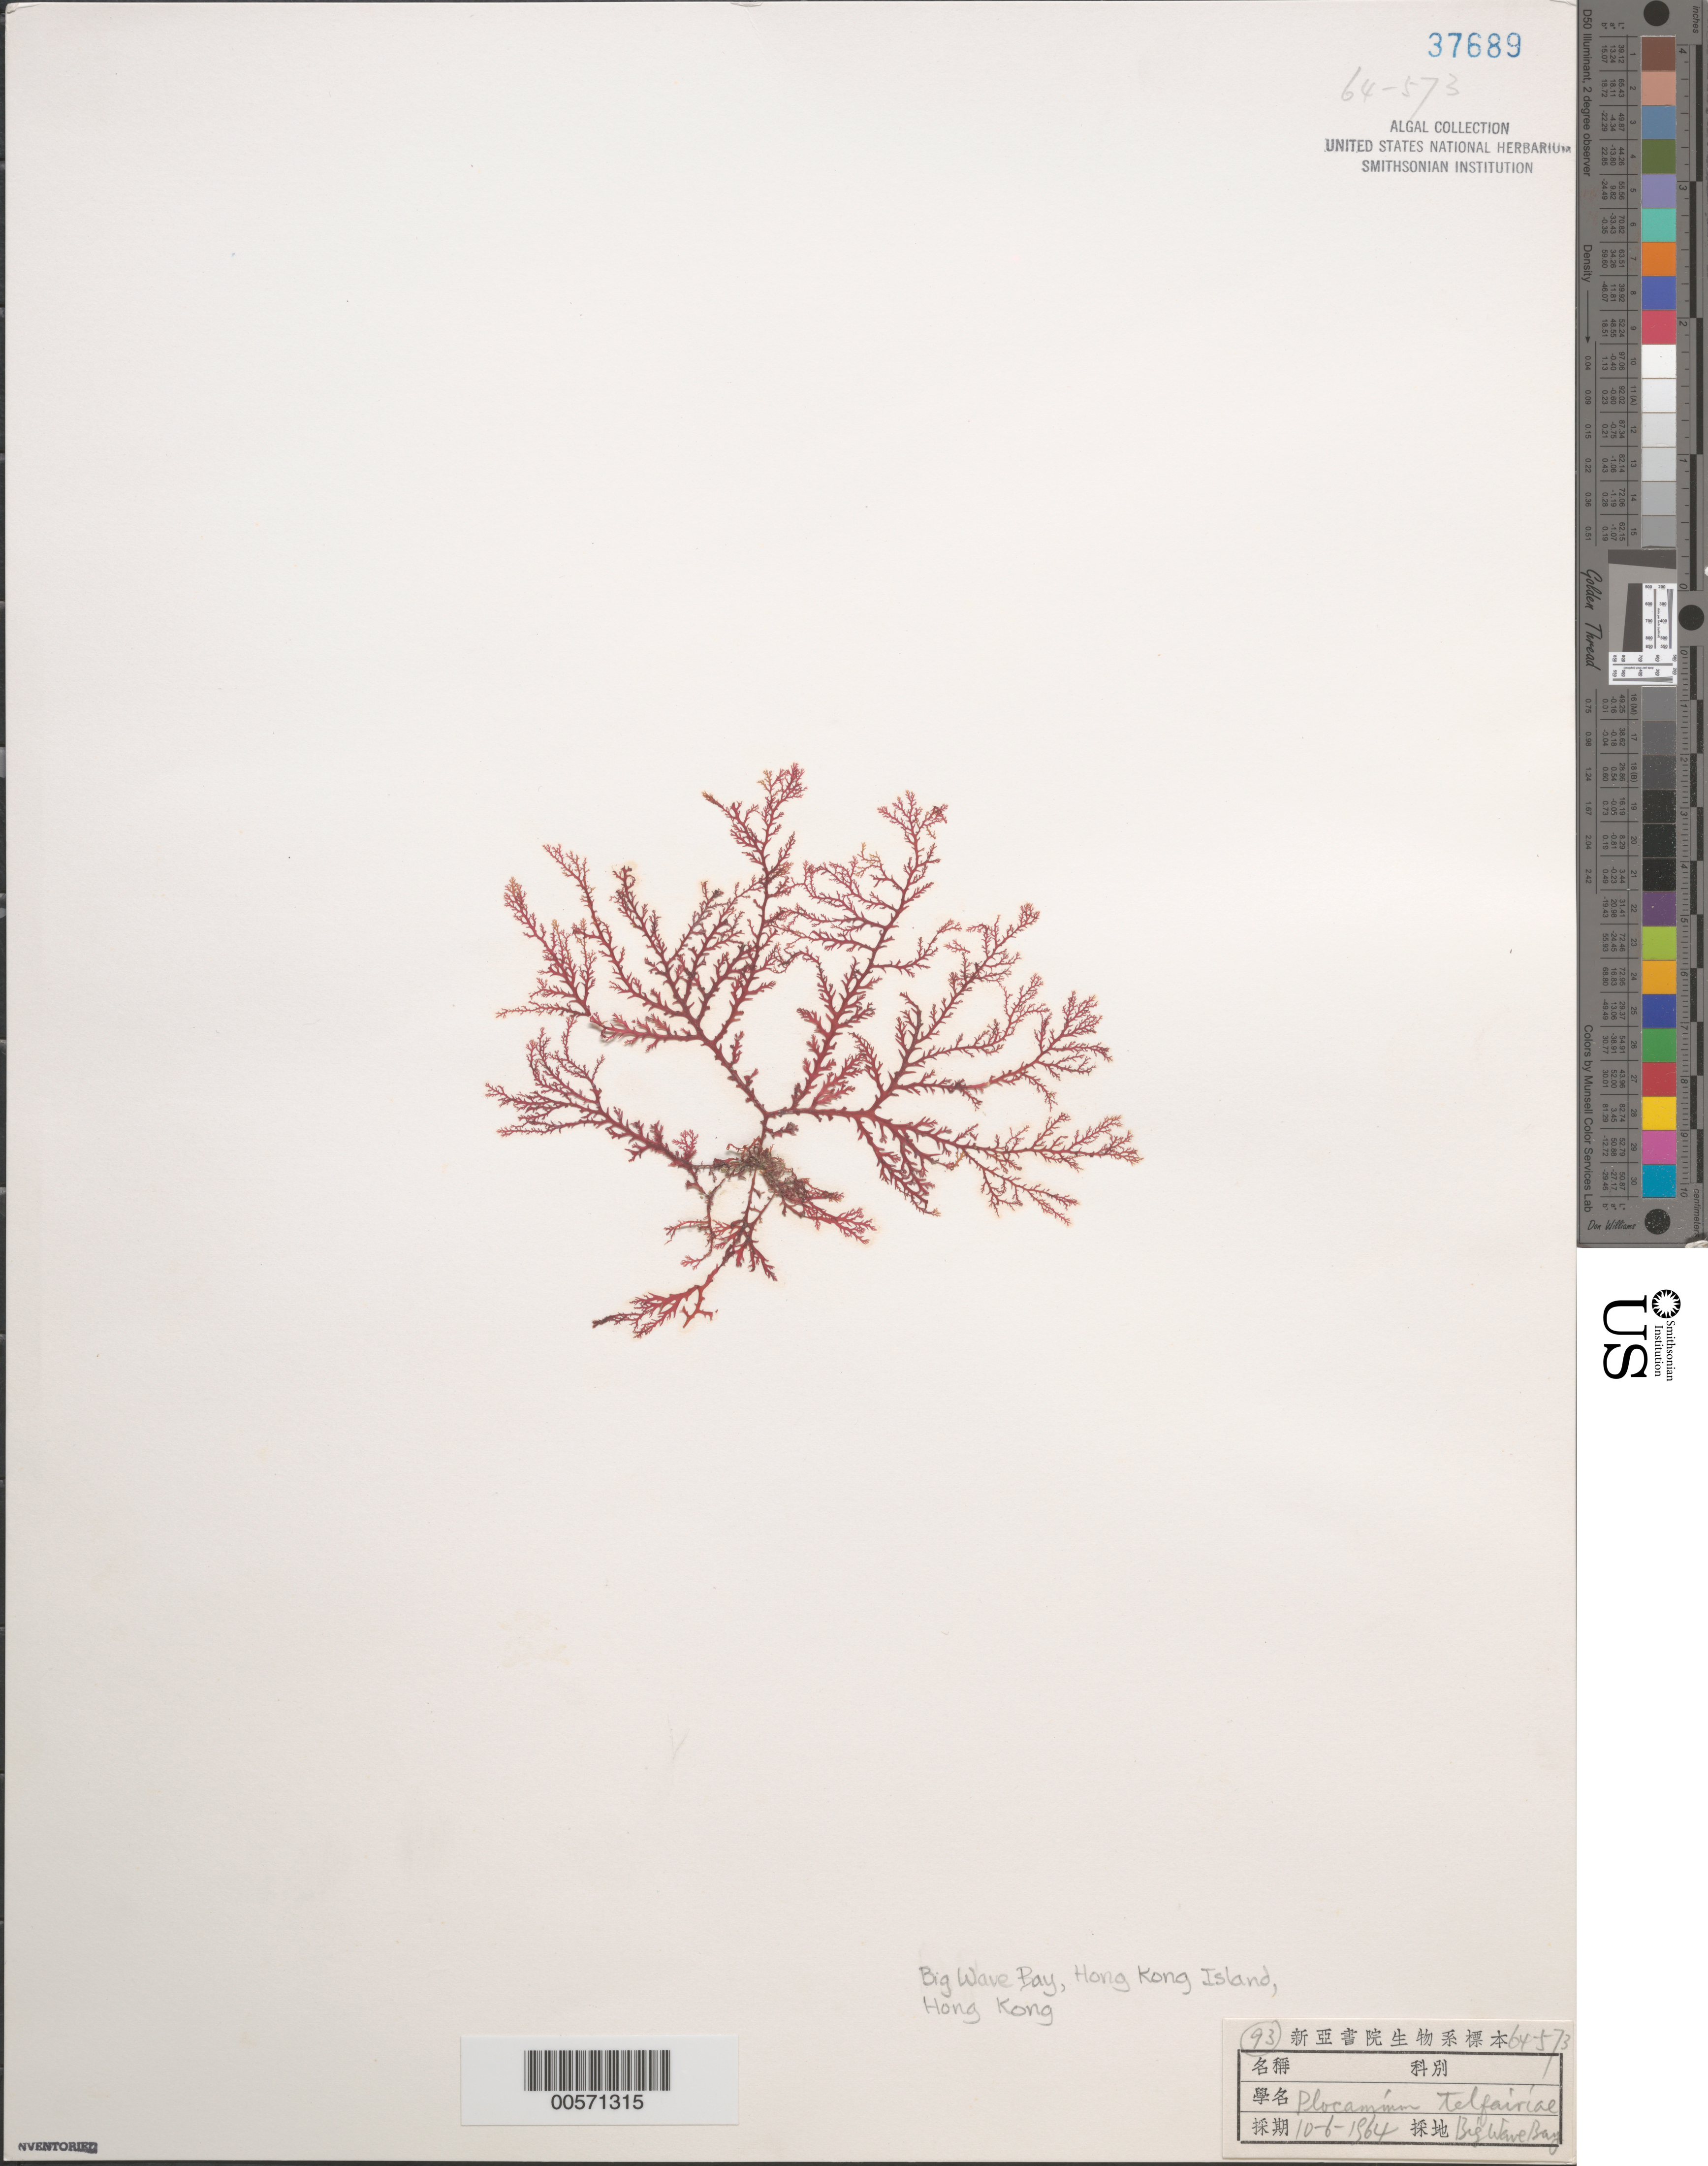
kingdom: Plantae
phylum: Rhodophyta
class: Florideophyceae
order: Plocamiales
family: Plocamiaceae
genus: Plocamium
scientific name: Plocamium telfairiae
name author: (Hook. & Harv.) Harv. ex Kütz.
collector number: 64-573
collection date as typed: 10 Jun 1964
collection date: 1964-06-10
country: China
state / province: Hong Kong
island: Hong Kong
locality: Big Wave Bay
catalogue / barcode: US 37689